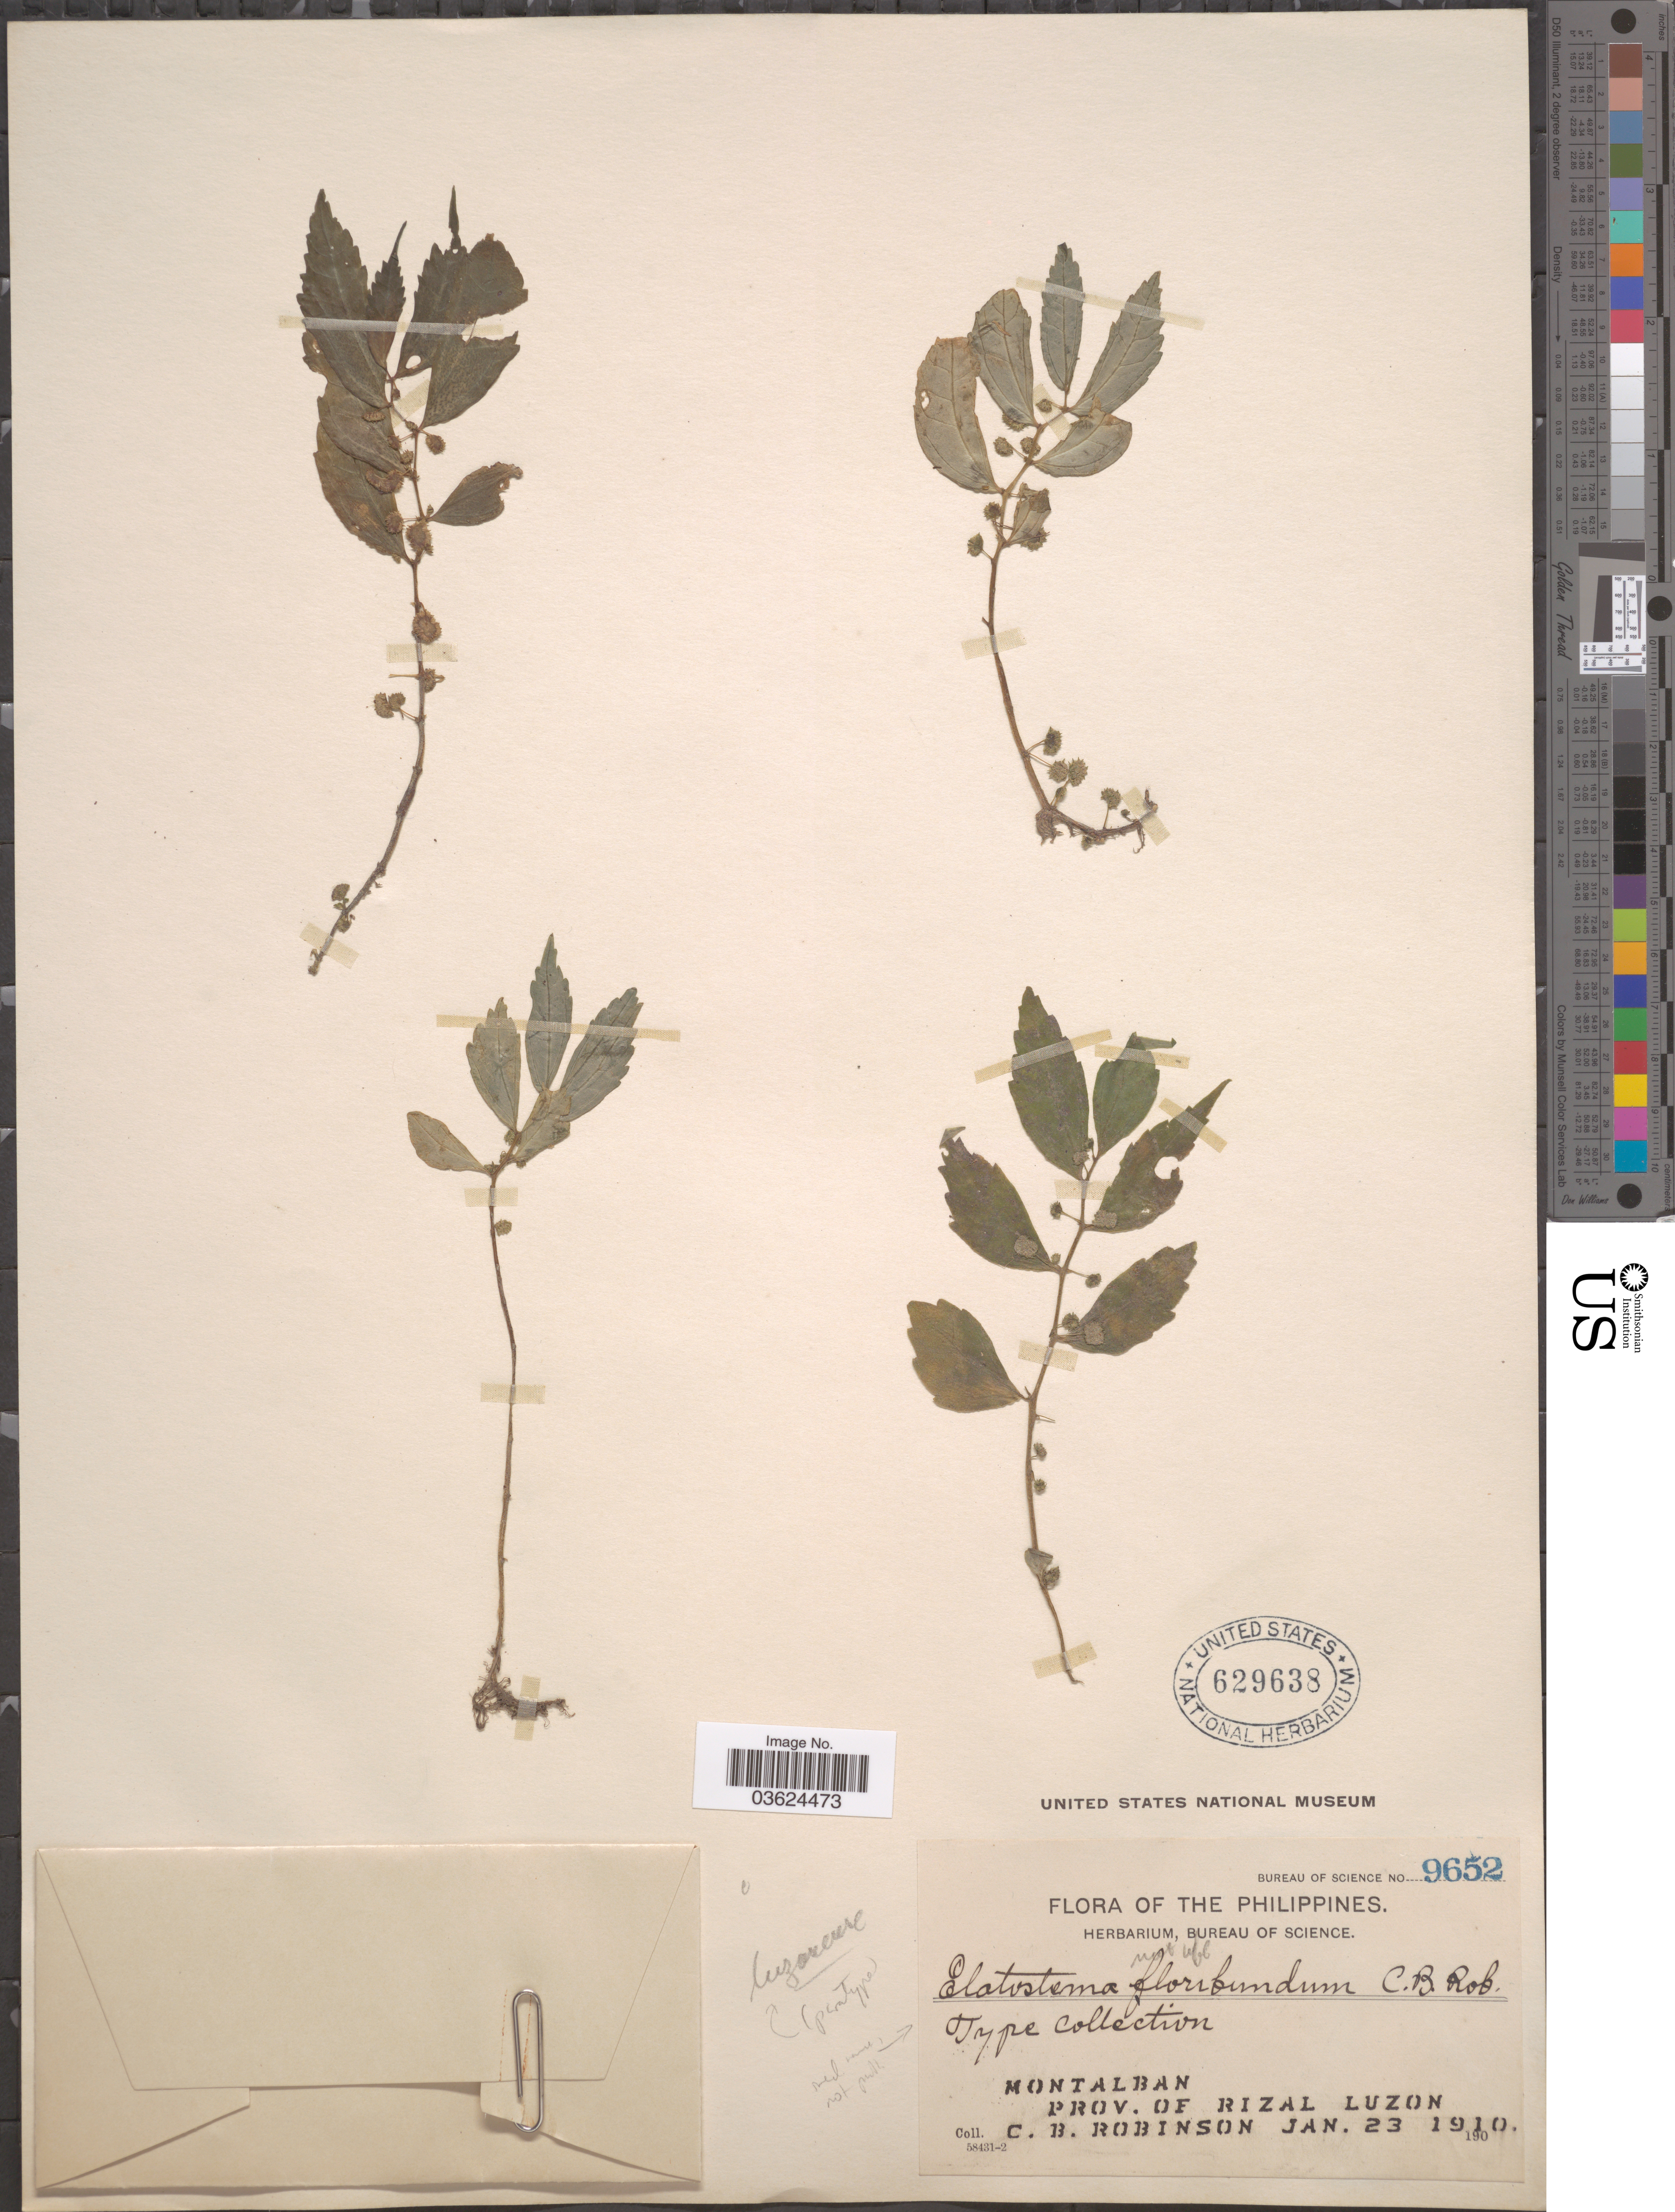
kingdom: Plantae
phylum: Tracheophyta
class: Magnoliopsida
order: Rosales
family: Urticaceae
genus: Elatostema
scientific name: Elatostema luzonense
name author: C.B. Rob.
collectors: C. Robinson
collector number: Bureau of Science 9652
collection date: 1910-01-23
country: Philippines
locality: Montalban, Prov. of Rizal Luzon.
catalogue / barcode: US 629638